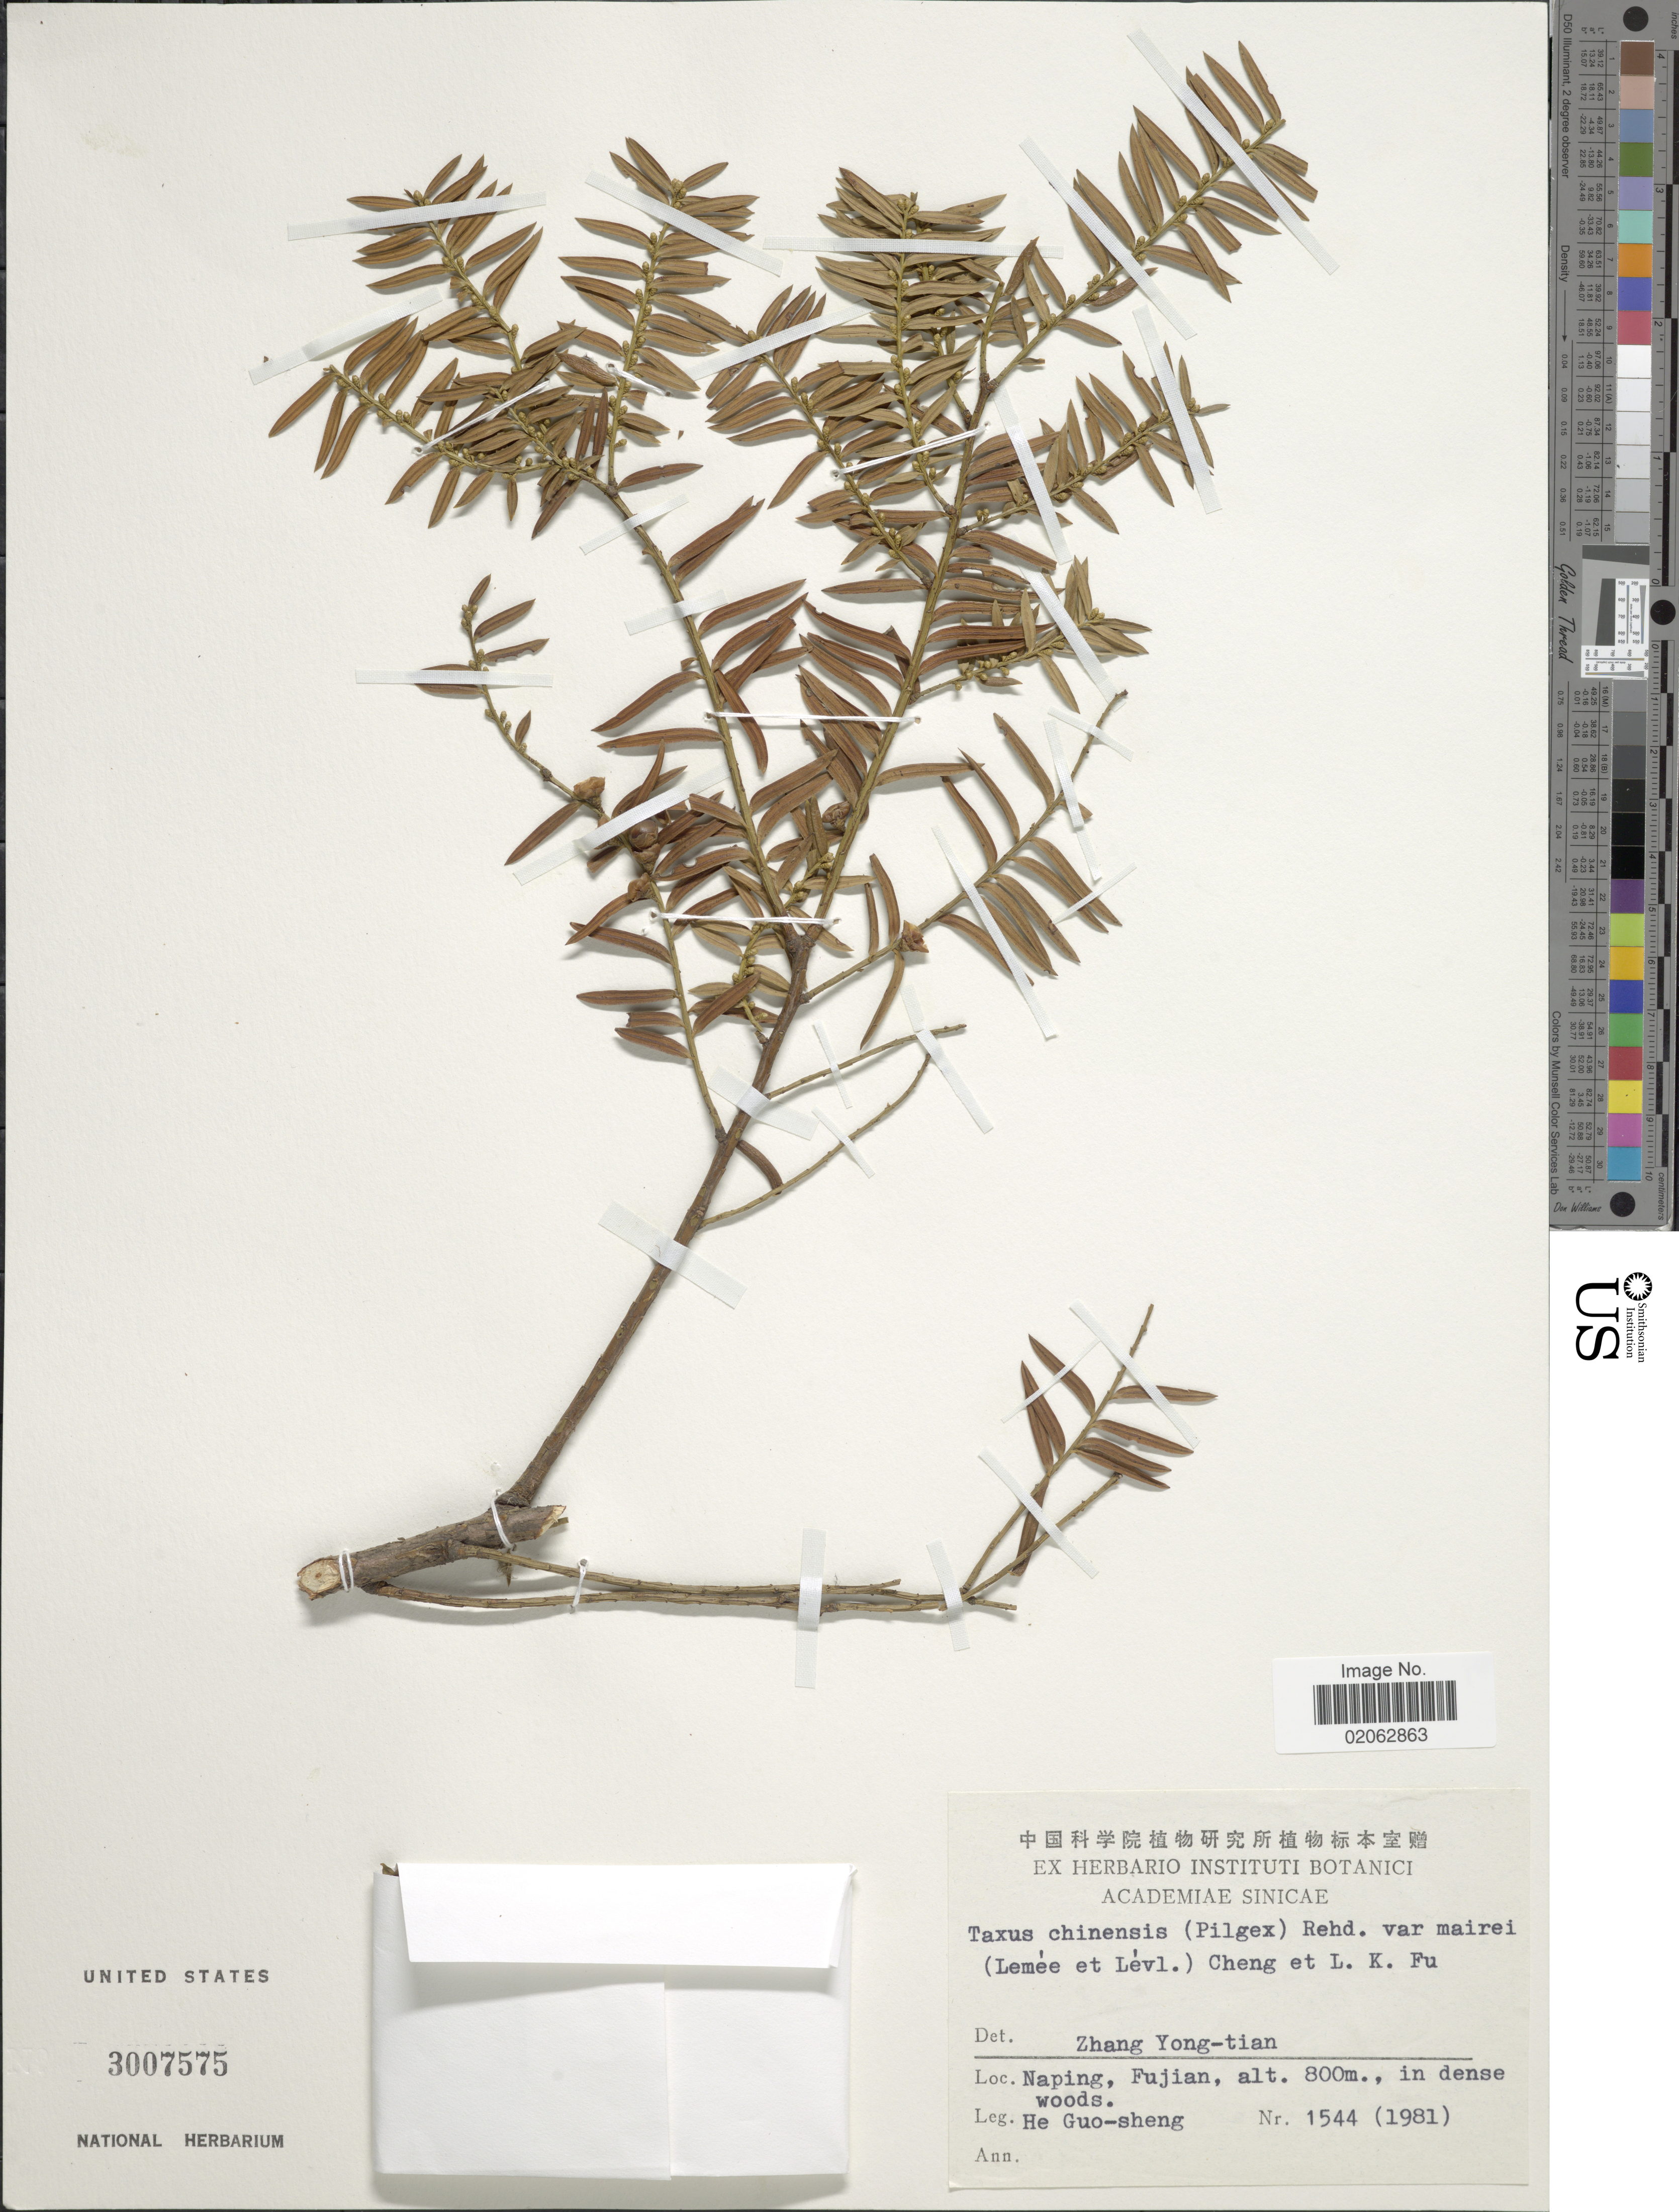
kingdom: Plantae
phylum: Tracheophyta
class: Pinopsida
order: Pinales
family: Taxaceae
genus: Taxus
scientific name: Taxus celebica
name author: (Warb.) H.L. Li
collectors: H. Guo-Sheng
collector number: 1544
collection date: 1981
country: China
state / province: Fujian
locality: Naping, in dense woods.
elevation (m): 800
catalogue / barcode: US 3007575